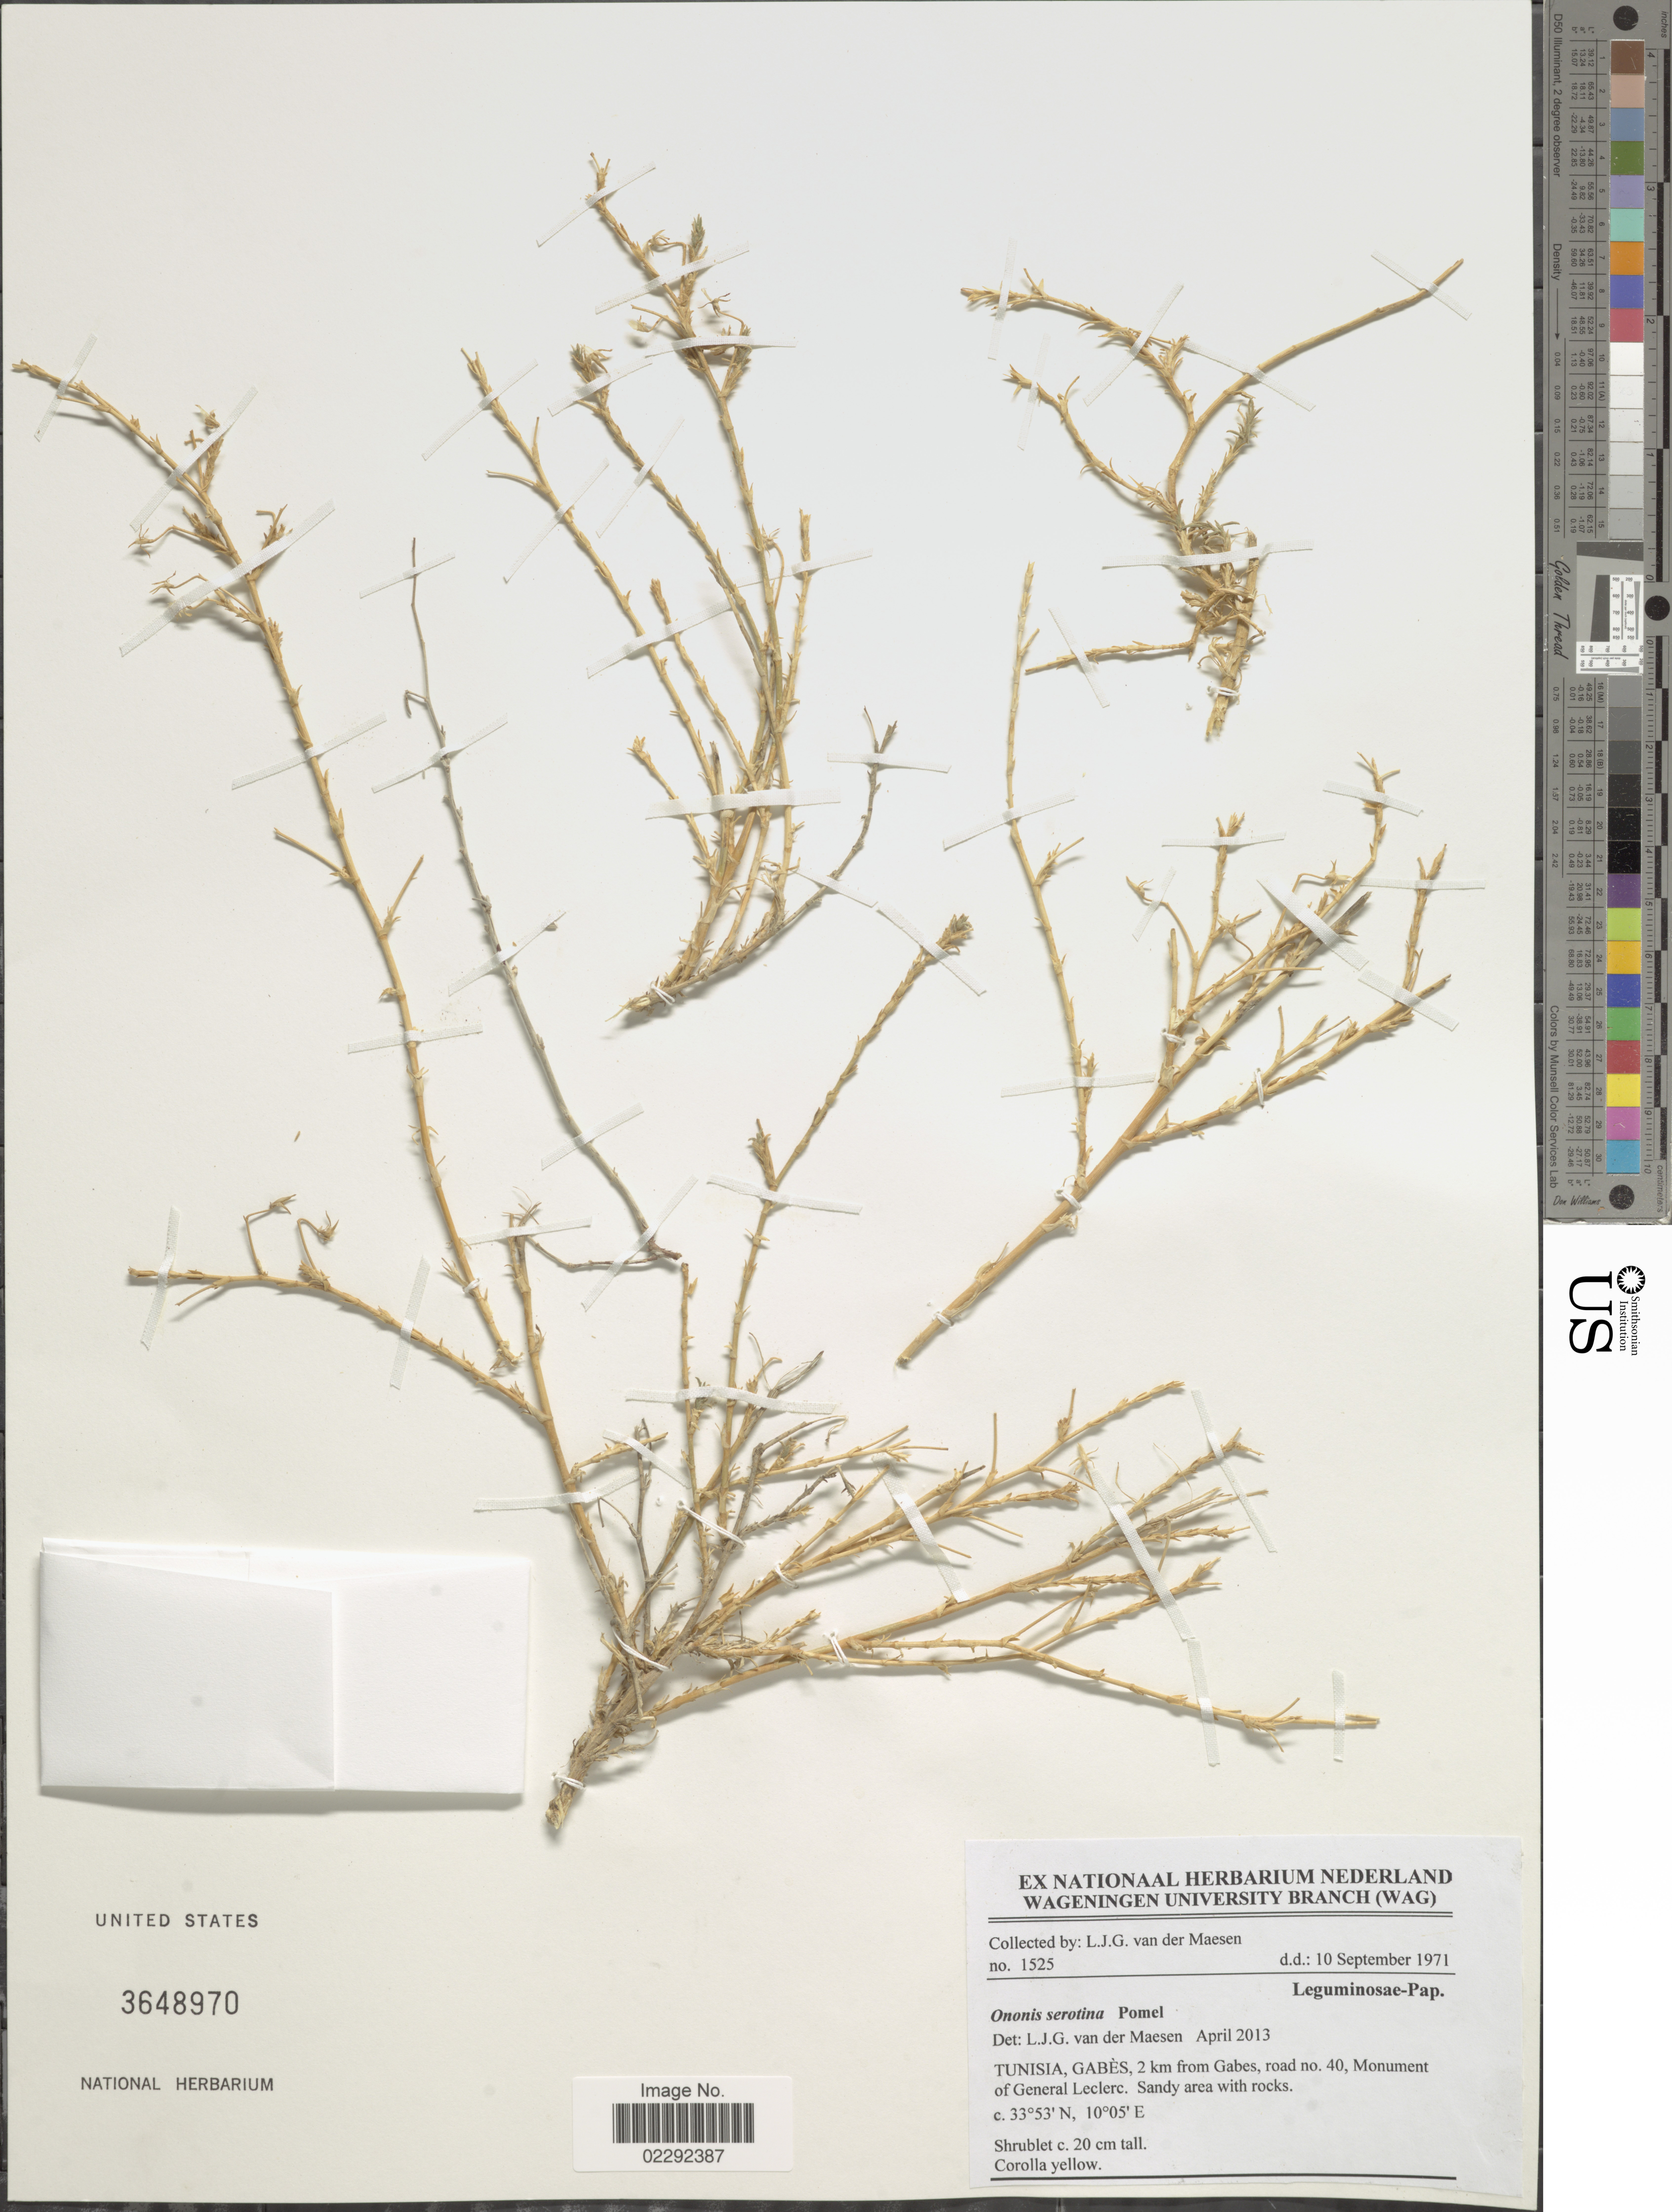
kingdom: Plantae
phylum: Tracheophyta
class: Magnoliopsida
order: Fabales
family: Fabaceae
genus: Ononis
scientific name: Ononis serotina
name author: Pomel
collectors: L. van der Maesen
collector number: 1525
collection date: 1971-09-10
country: Tunisia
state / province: Gabès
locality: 2 km from Gabes, road no. 40, Monument of General Leclerc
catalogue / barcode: US 3648970